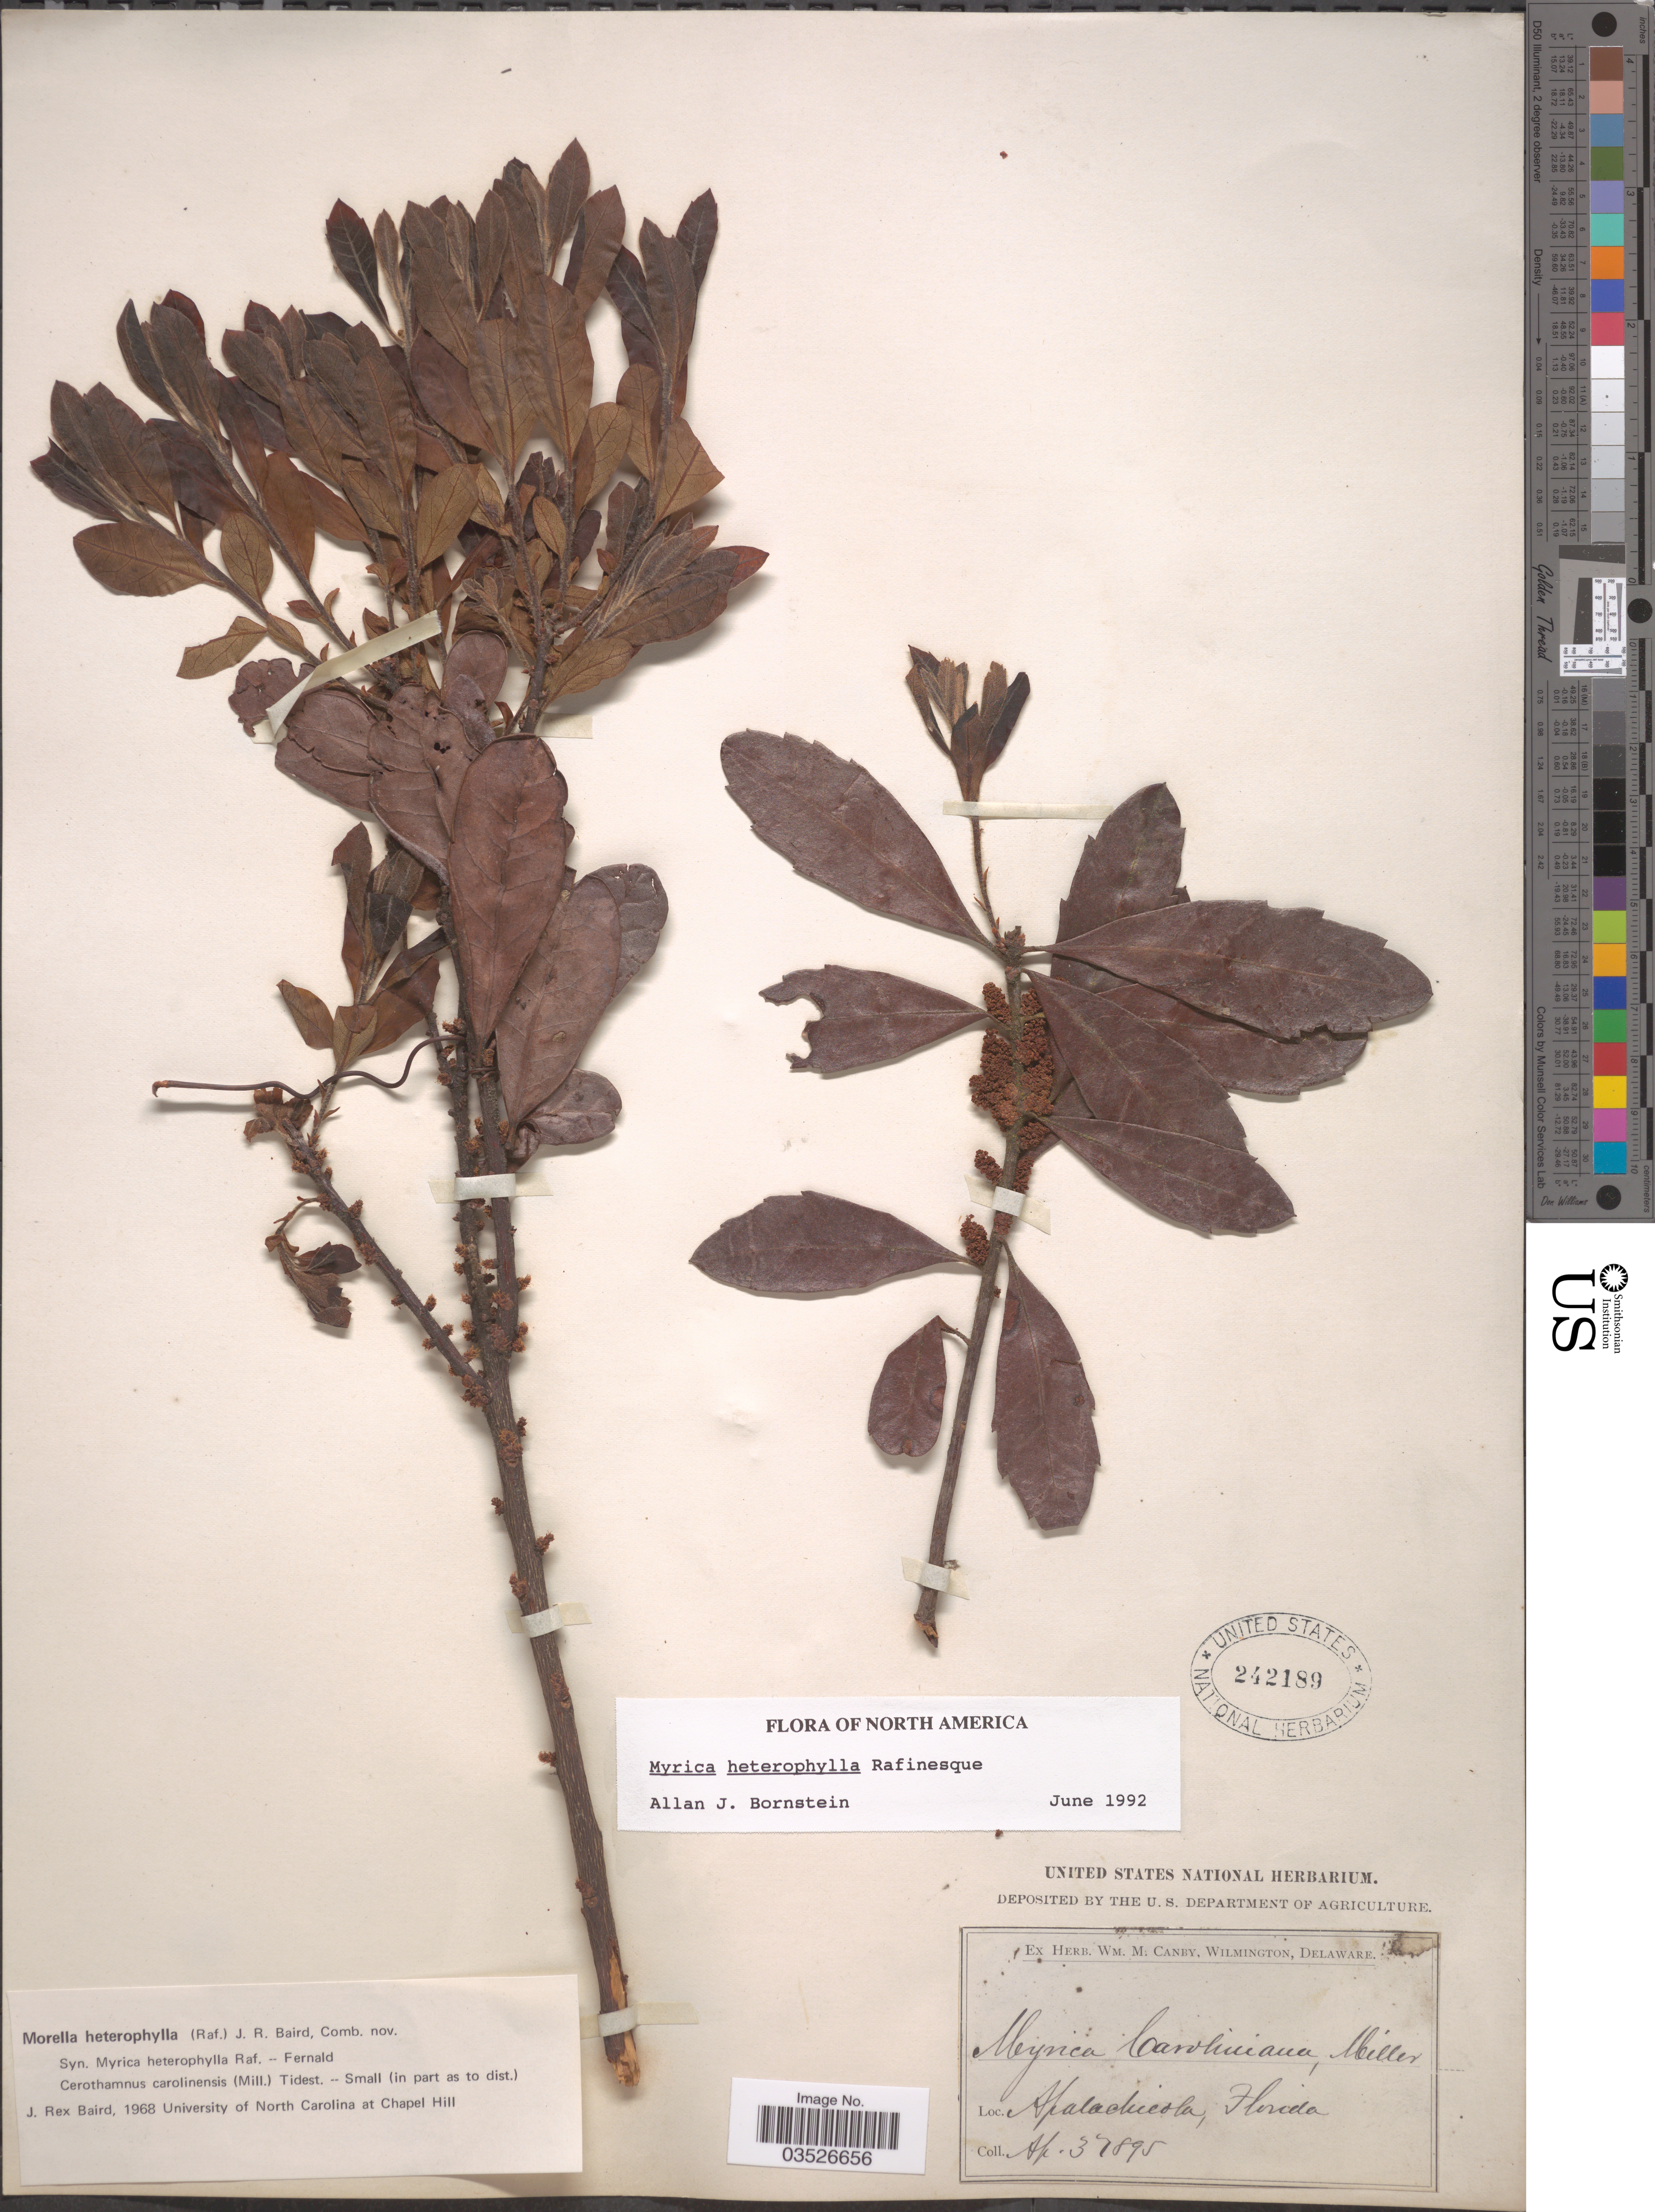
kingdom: Plantae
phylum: Tracheophyta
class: Magnoliopsida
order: Fagales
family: Myricaceae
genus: Morella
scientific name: Morella caroliniensis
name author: (Mill.) Small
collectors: ex herb. W.M. Canby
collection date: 1895-04-03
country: United States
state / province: Florida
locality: Apalachicola.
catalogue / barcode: US 242189